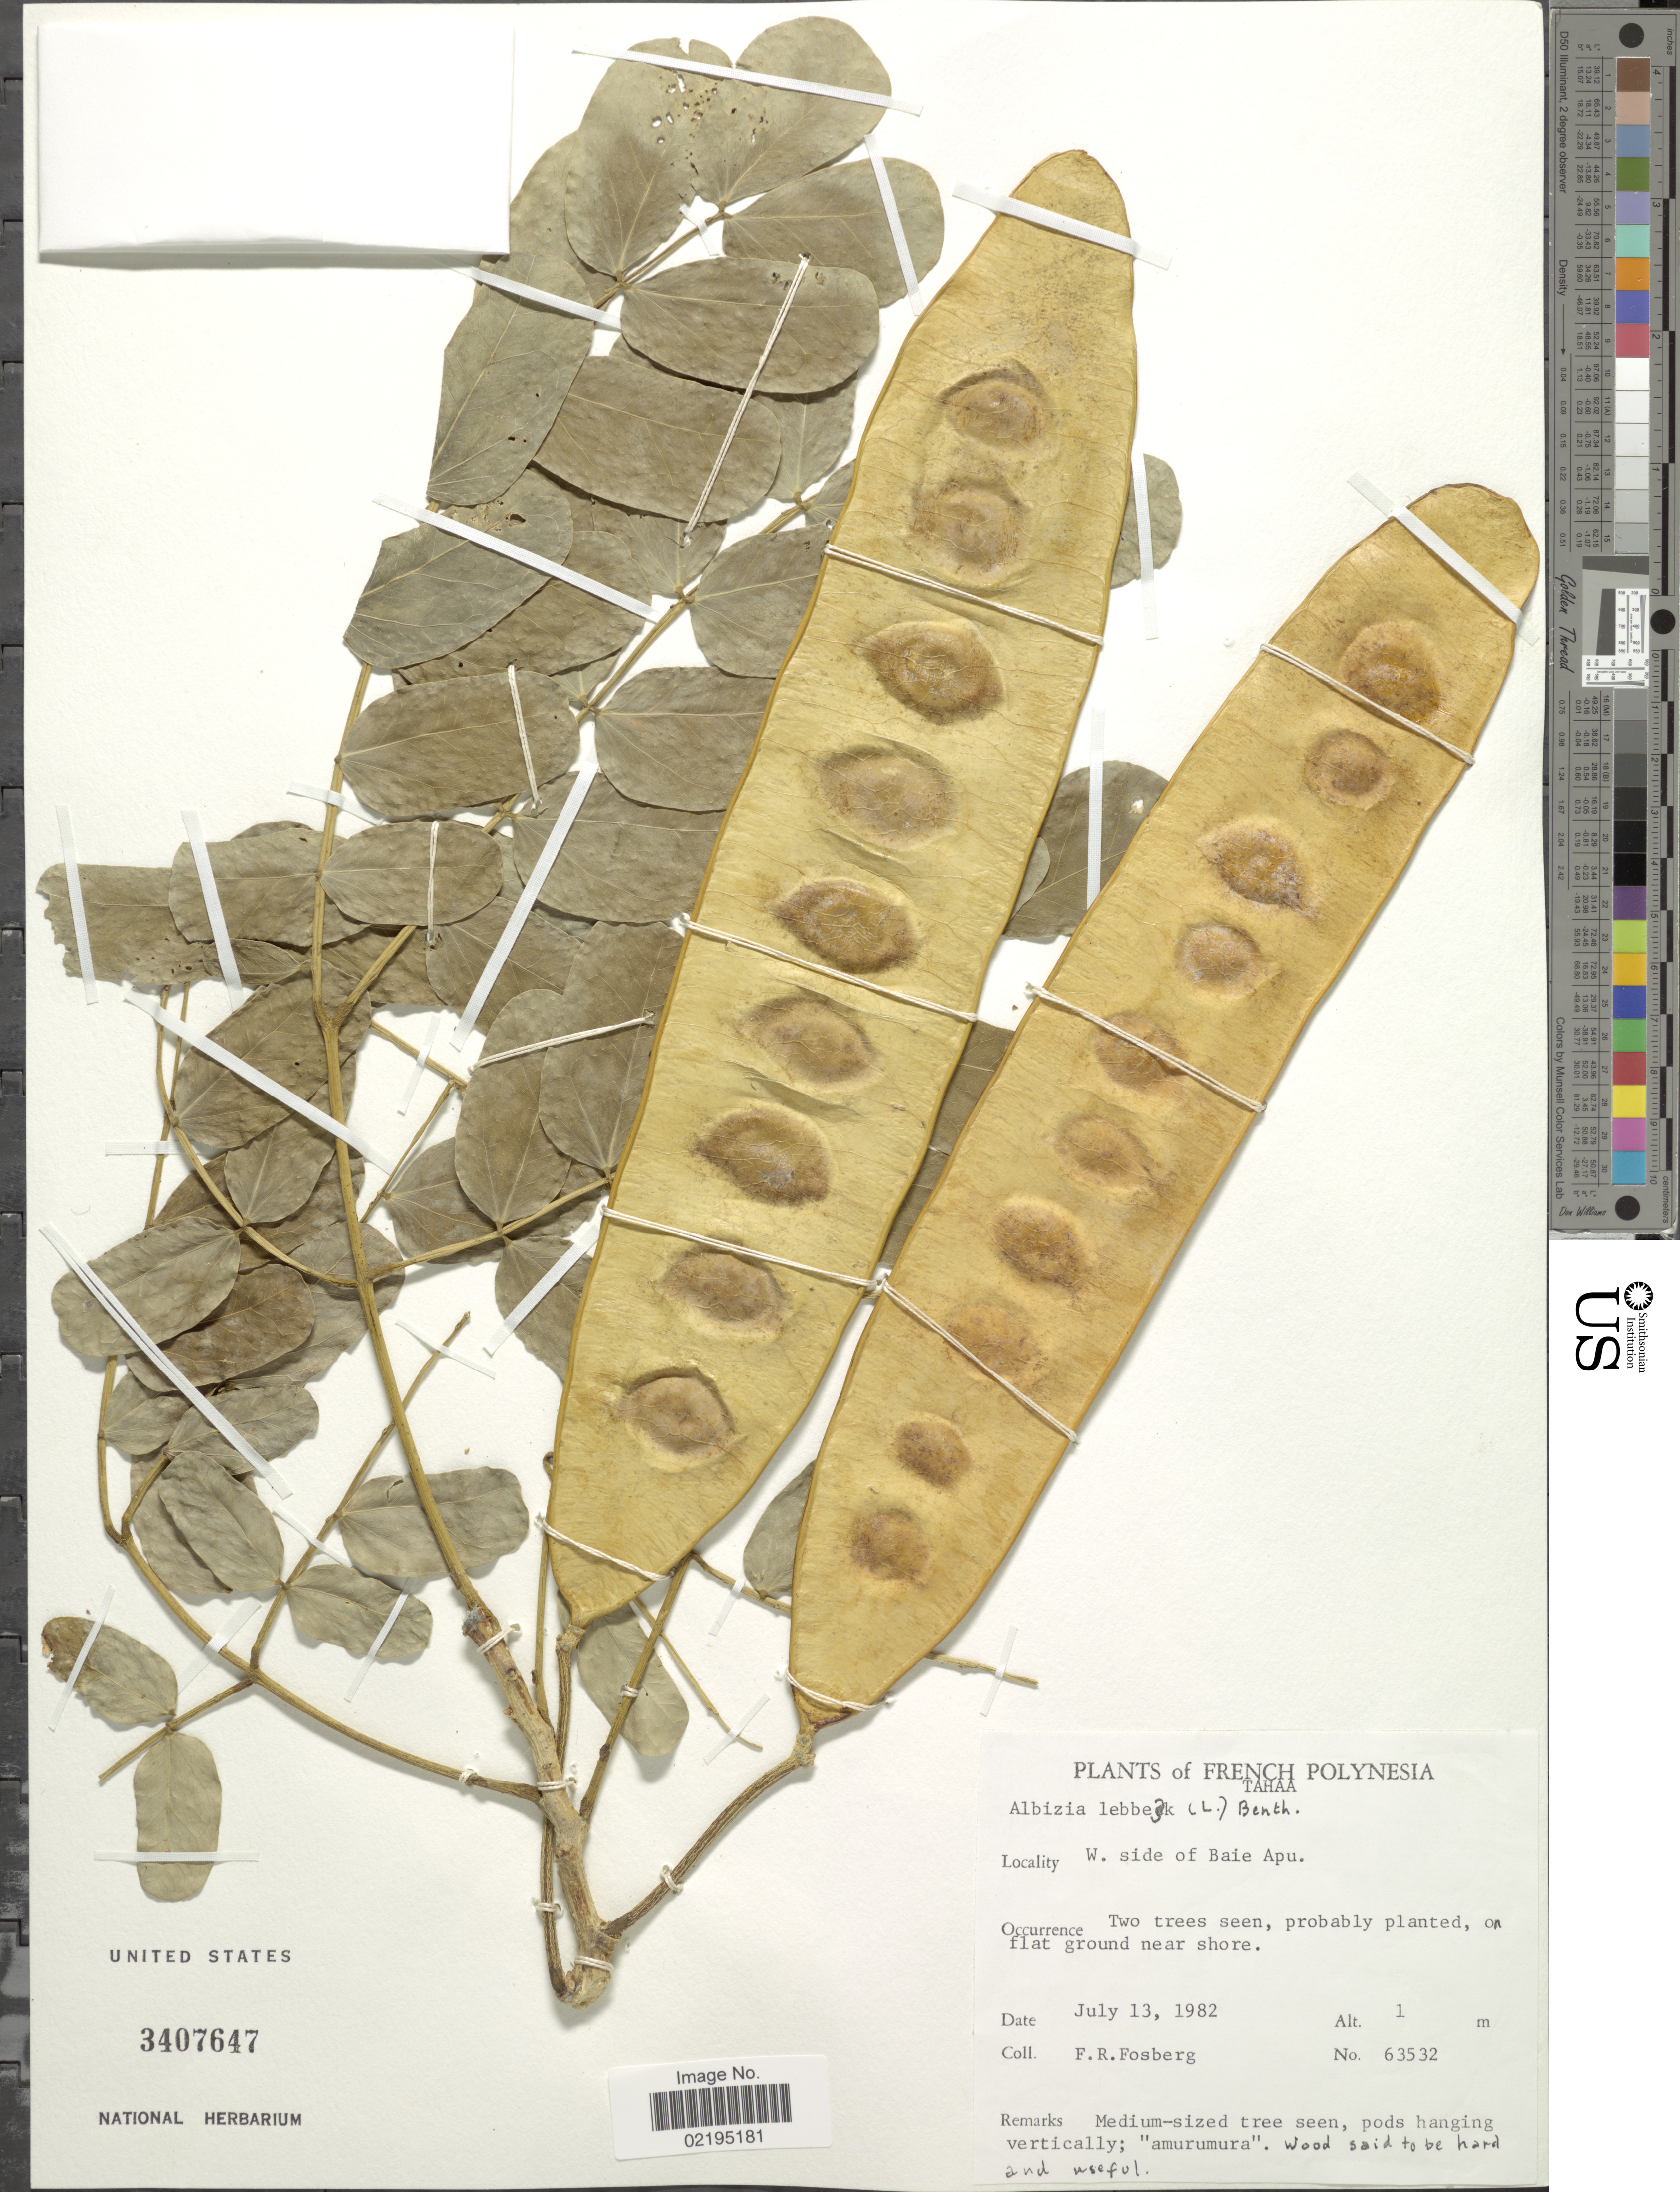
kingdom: Plantae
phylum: Tracheophyta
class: Magnoliopsida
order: Fabales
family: Fabaceae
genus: Albizia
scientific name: Albizia lebbeck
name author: (L.) Benth.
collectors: F. R. Fosberg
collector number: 63532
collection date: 1982-07-13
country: French Polynesia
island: Tahaa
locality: Tahaa, W. side of Baie Apu, on flat ground near shore.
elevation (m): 1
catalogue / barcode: US 3407647